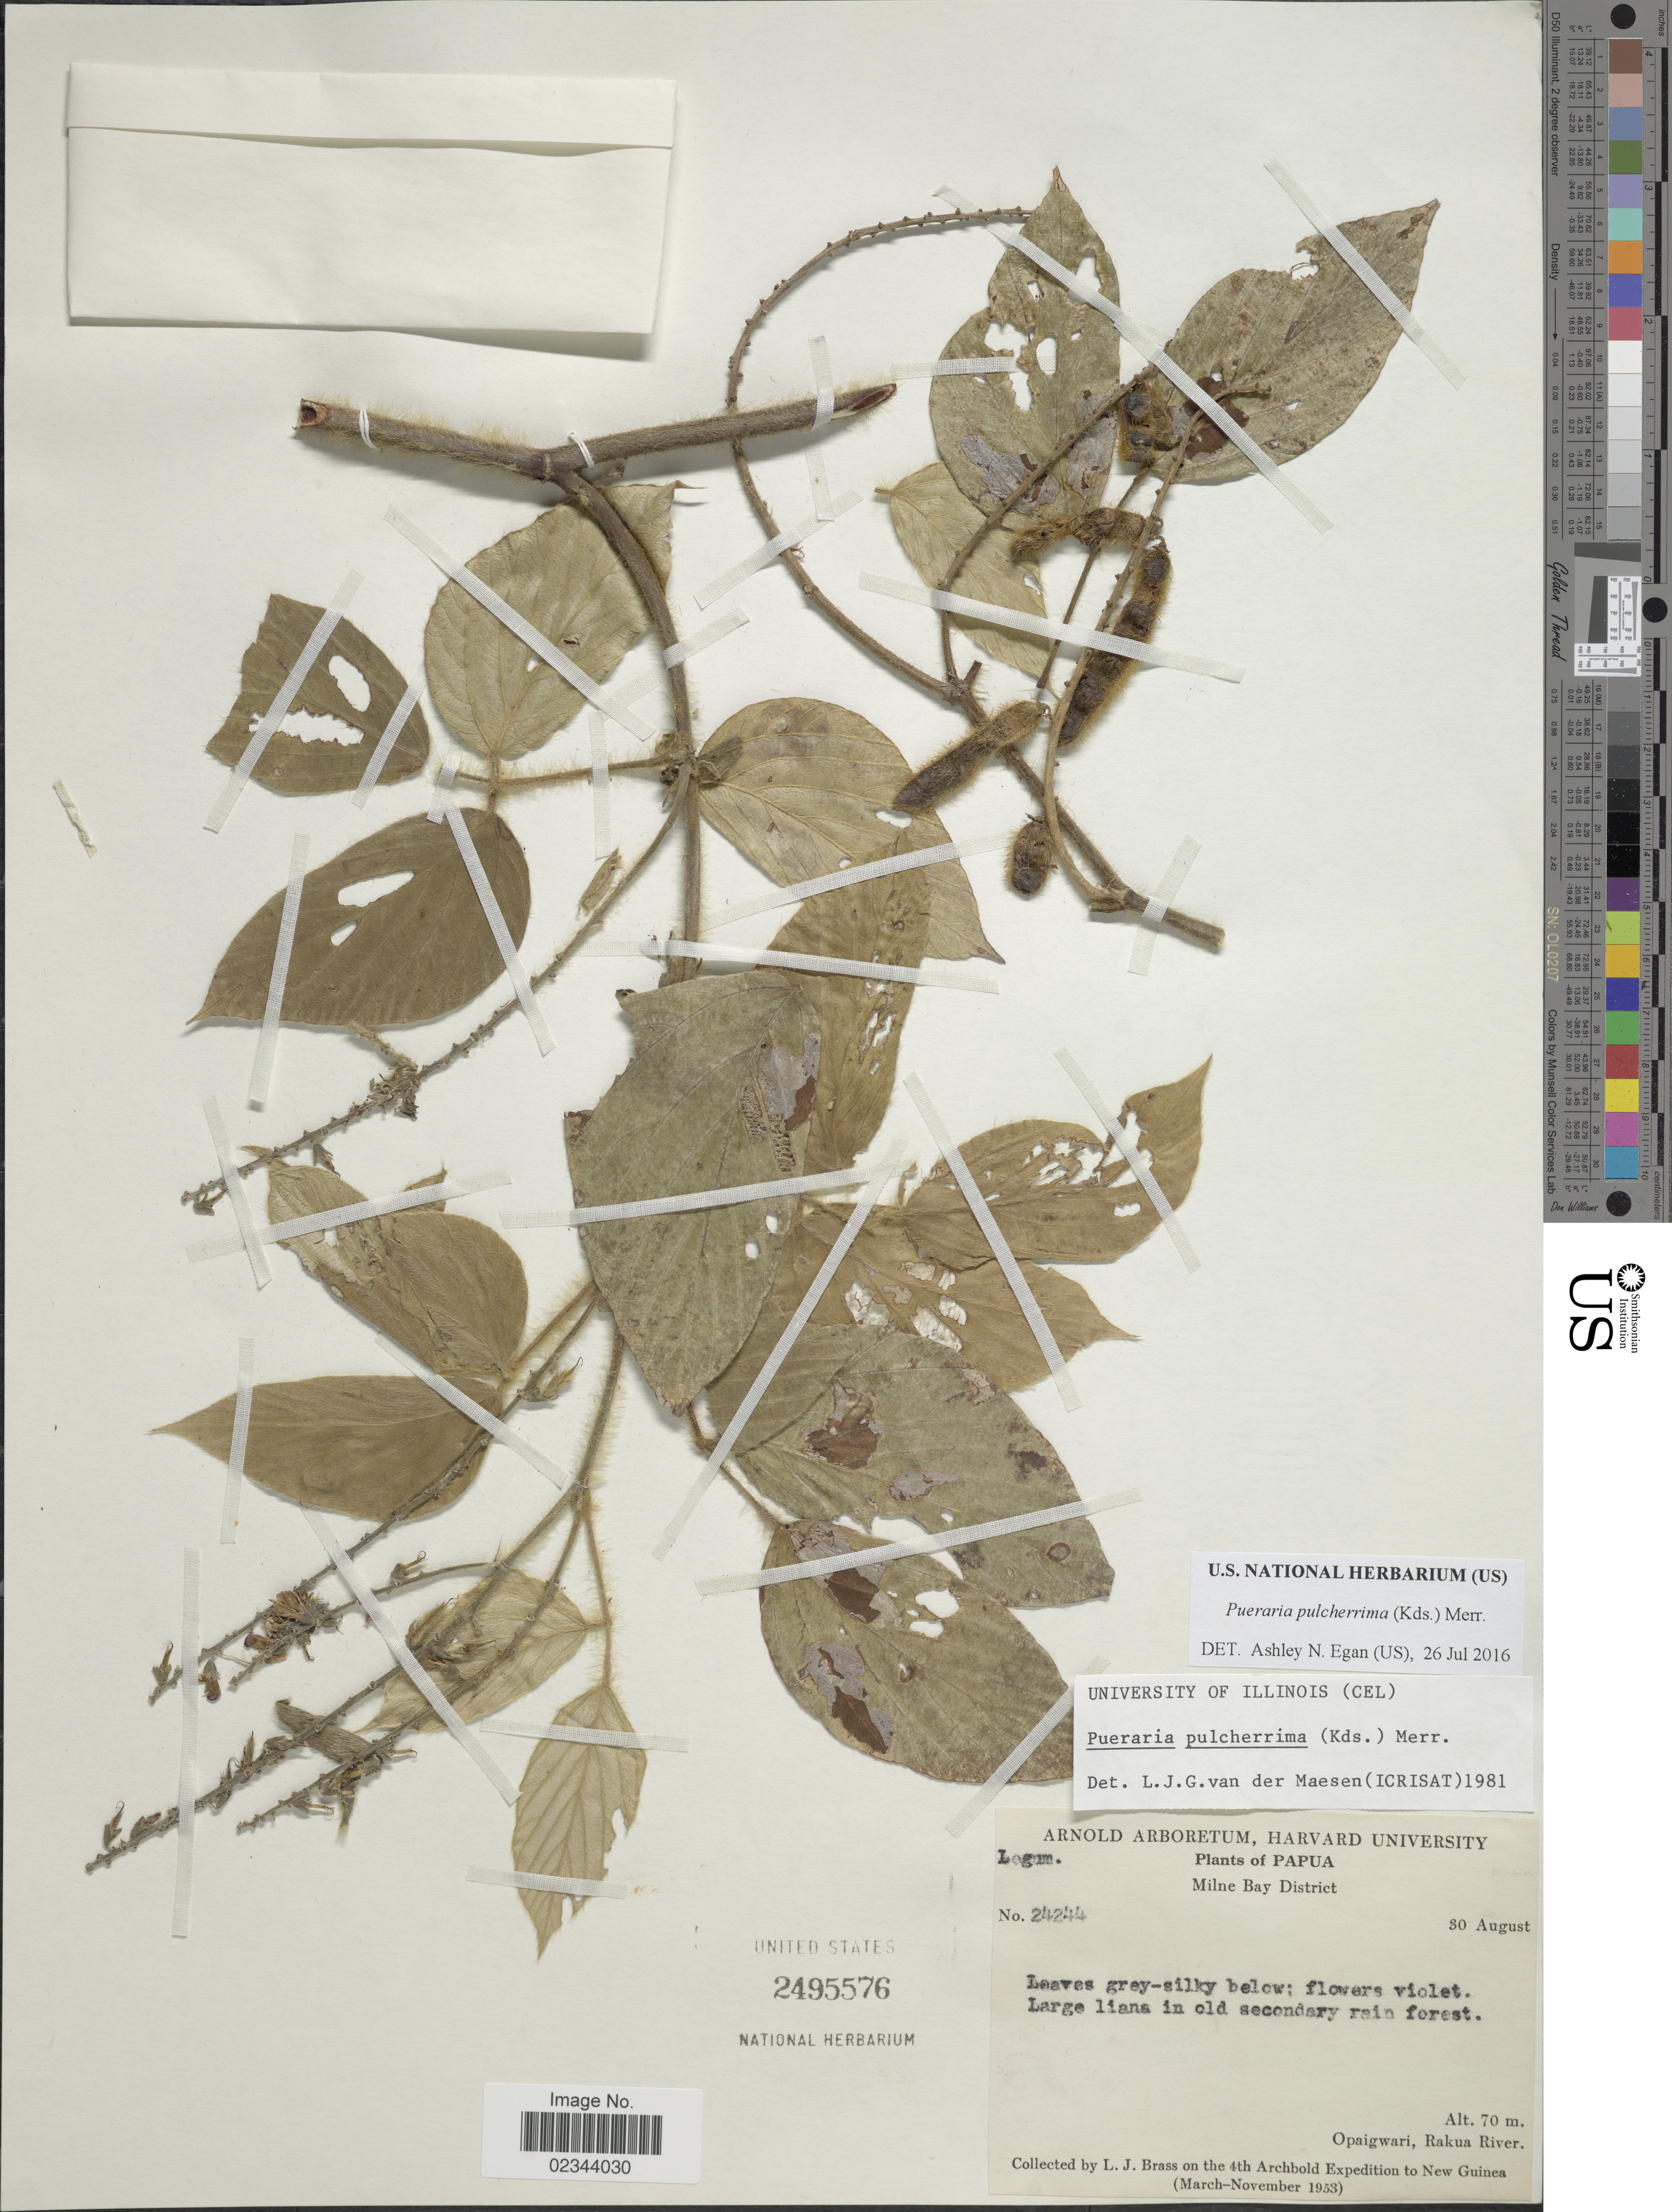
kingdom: Plantae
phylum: Tracheophyta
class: Magnoliopsida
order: Fabales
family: Fabaceae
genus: Pueraria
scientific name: Pueraria pulcherrima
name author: (Koord.) Koord.-Schum.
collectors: L. J. Brass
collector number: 24244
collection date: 1953-08-30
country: Papua New Guinea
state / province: Milne Bay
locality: Opaigwari, Rakua River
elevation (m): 70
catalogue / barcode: US 2495576